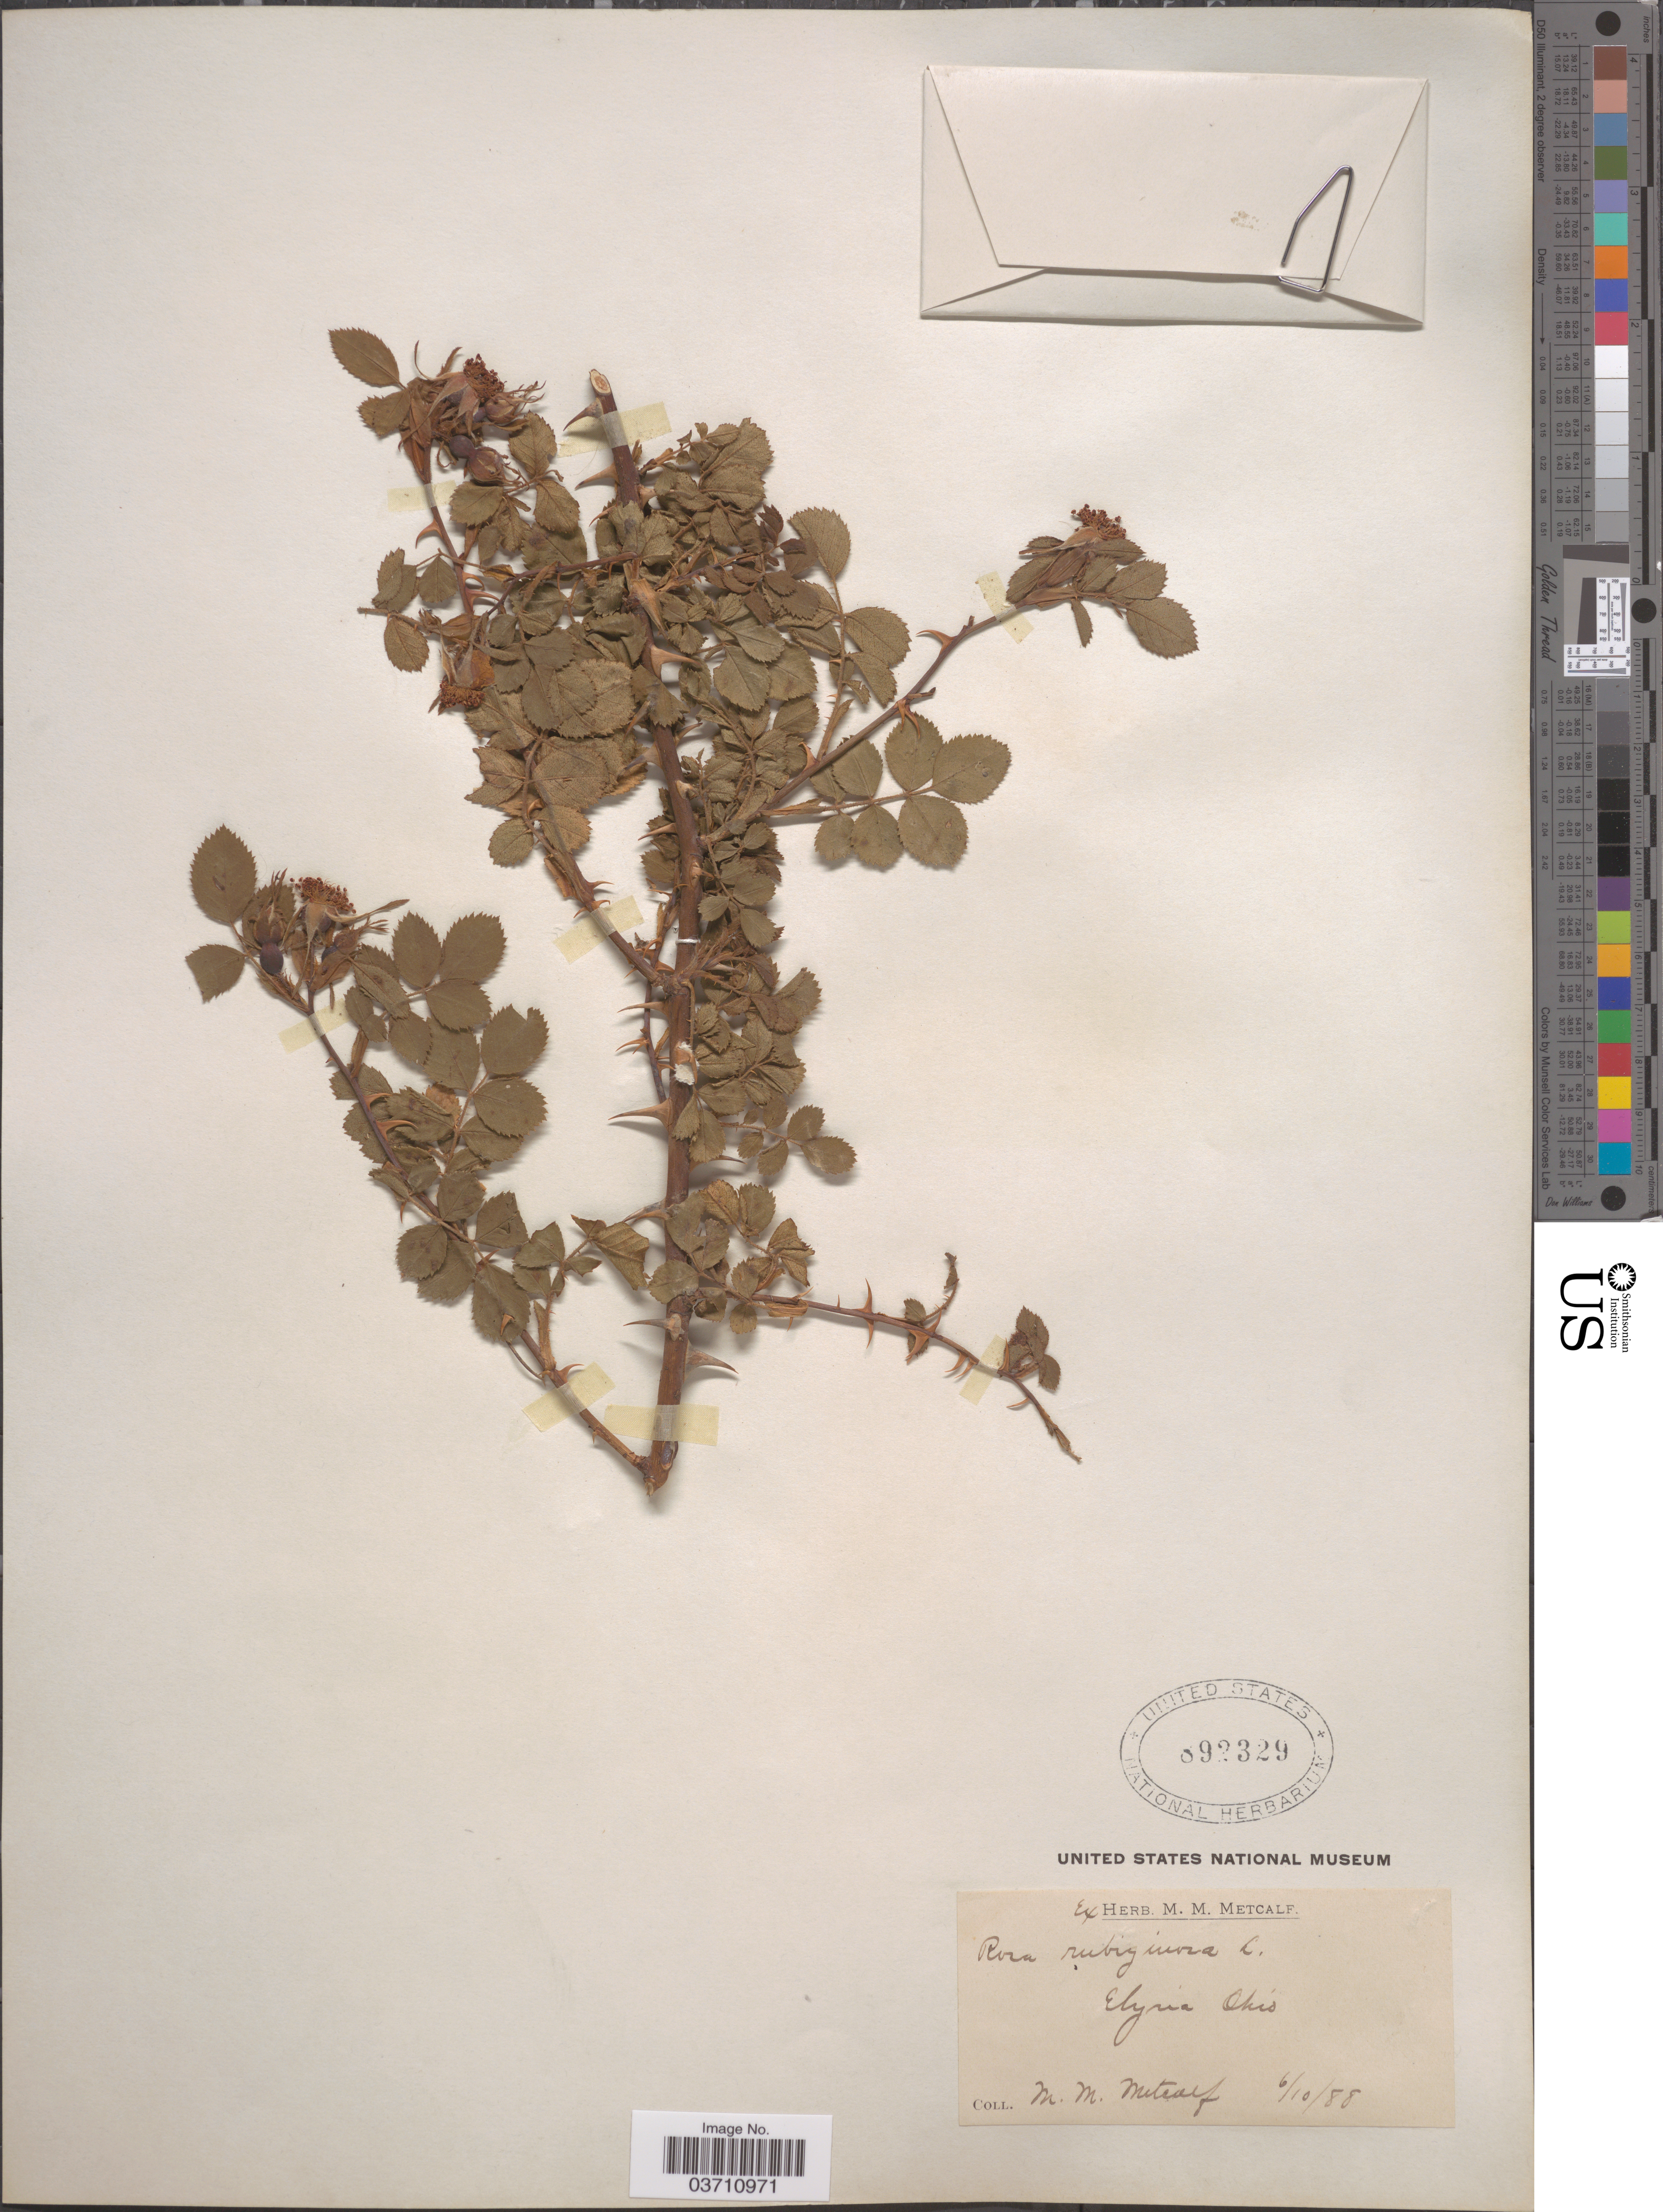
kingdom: Plantae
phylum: Tracheophyta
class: Magnoliopsida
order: Rosales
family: Rosaceae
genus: Rosa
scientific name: Rosa eglanteria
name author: L.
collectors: M. Metcalf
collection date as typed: Transcribed d/m/y: 10/6/88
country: United States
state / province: Ohio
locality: Elyria.